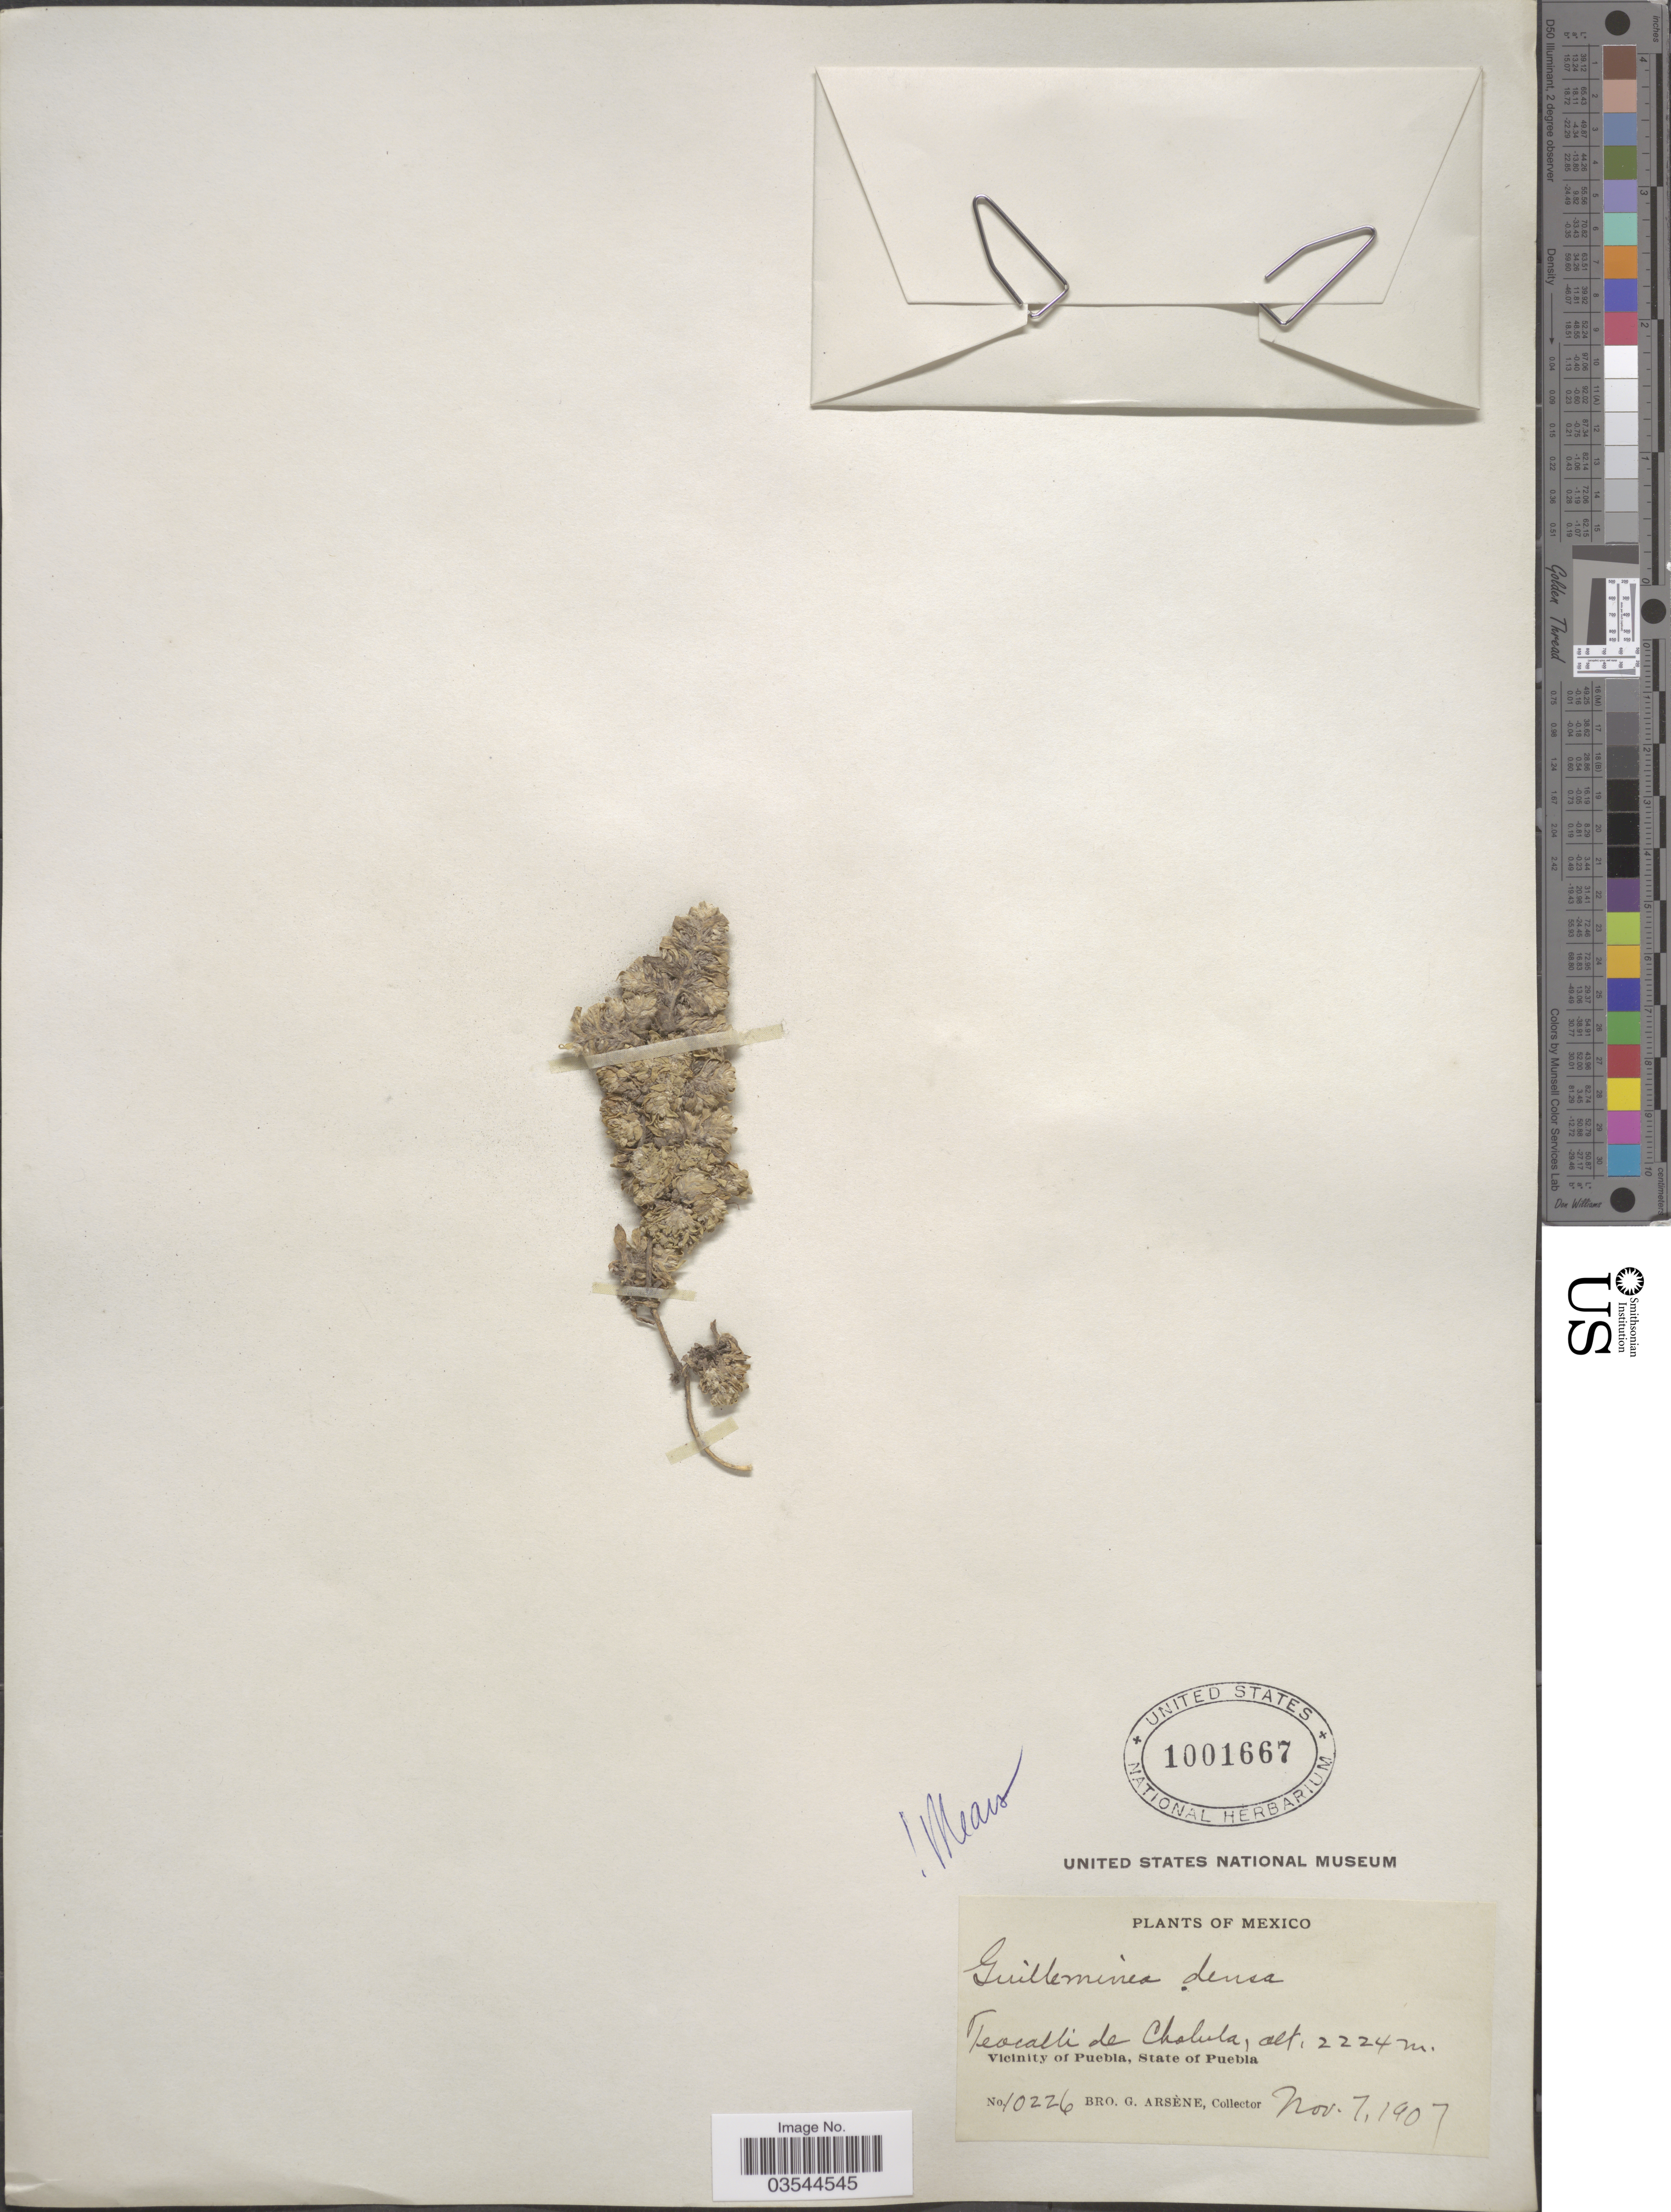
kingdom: Plantae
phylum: Tracheophyta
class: Magnoliopsida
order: Caryophyllales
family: Amaranthaceae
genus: Guilleminea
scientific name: Guilleminea densa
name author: (Humb. & Bonpl. ex Schult.) Moq.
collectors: Bro. G. Arsène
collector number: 10226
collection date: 1907-11-07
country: Mexico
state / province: Puebla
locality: Teocalli de Cholula. Vicinity of Puebla.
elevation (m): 2224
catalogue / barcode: US 1001667